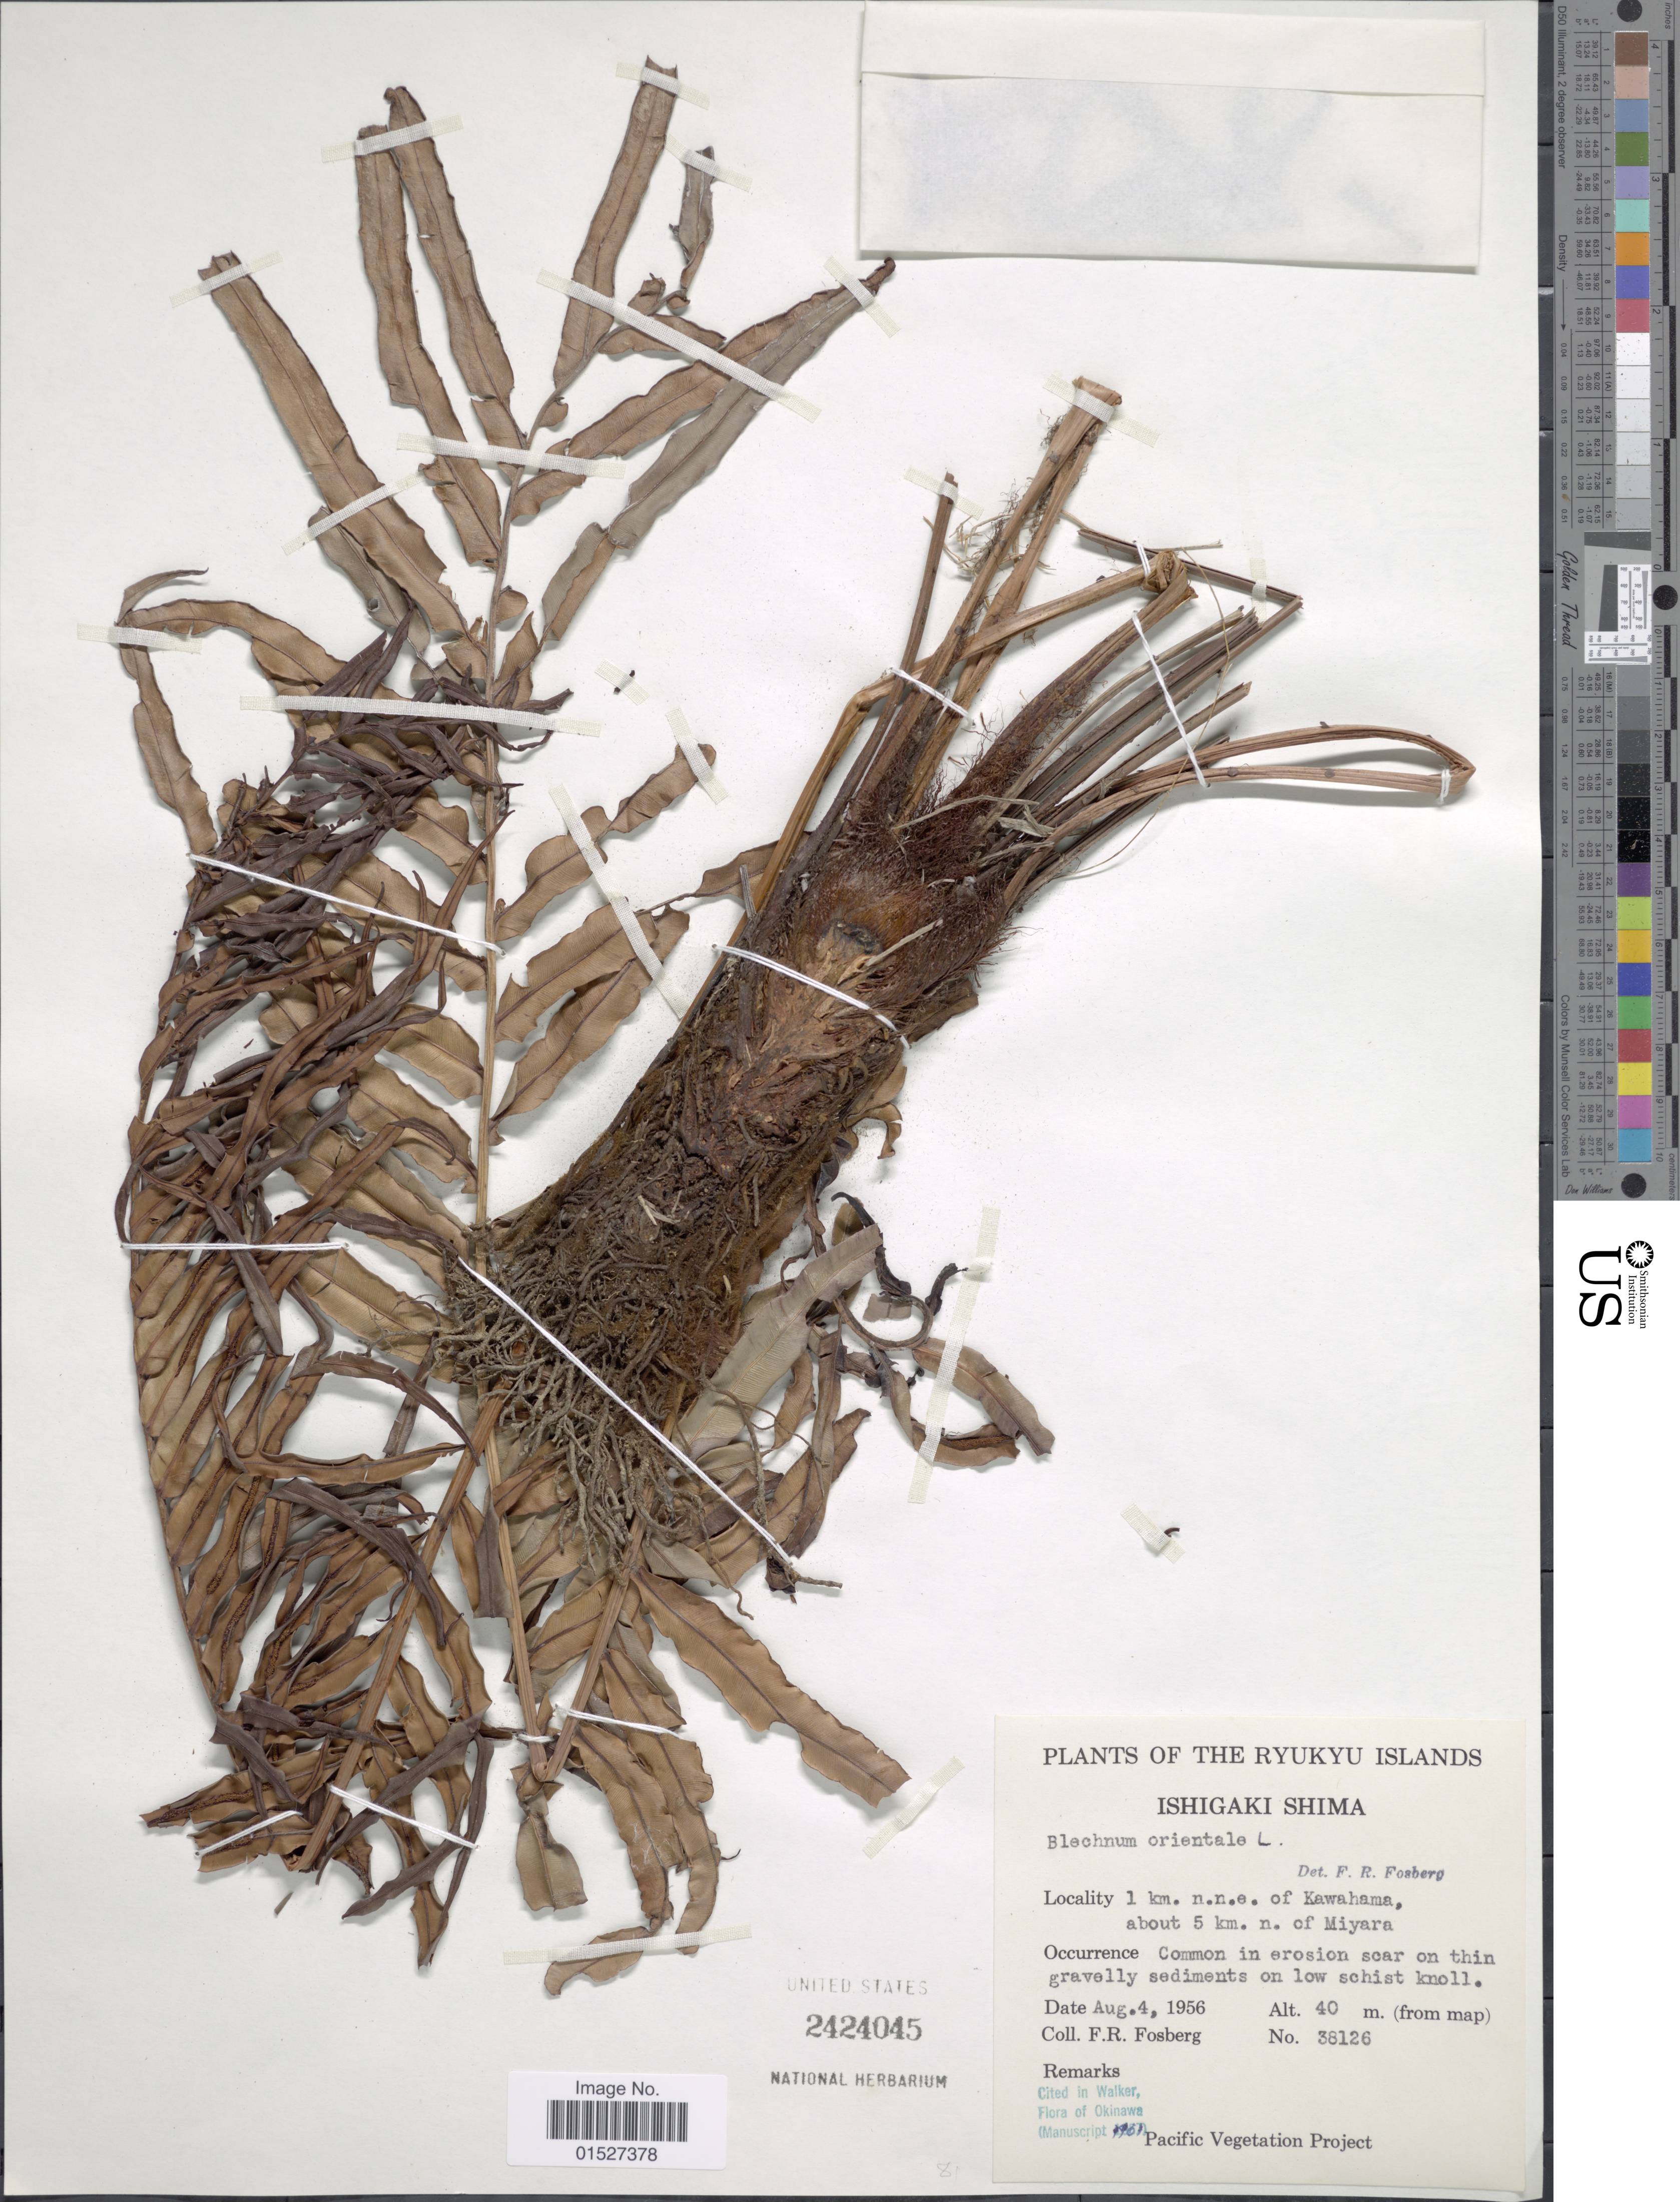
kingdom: Plantae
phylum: Tracheophyta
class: Polypodiopsida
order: Polypodiales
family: Blechnaceae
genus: Blechnum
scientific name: Blechnum orientale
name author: L.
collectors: F. R. Fosberg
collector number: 38126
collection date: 1956-08-04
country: Japan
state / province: Okinawa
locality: The Ryukyu Islands. Ishigaki Shima. 1 km. n.n.e. of Kawahama, about 5 km. n. of Miyara.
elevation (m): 40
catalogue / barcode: US 2424045